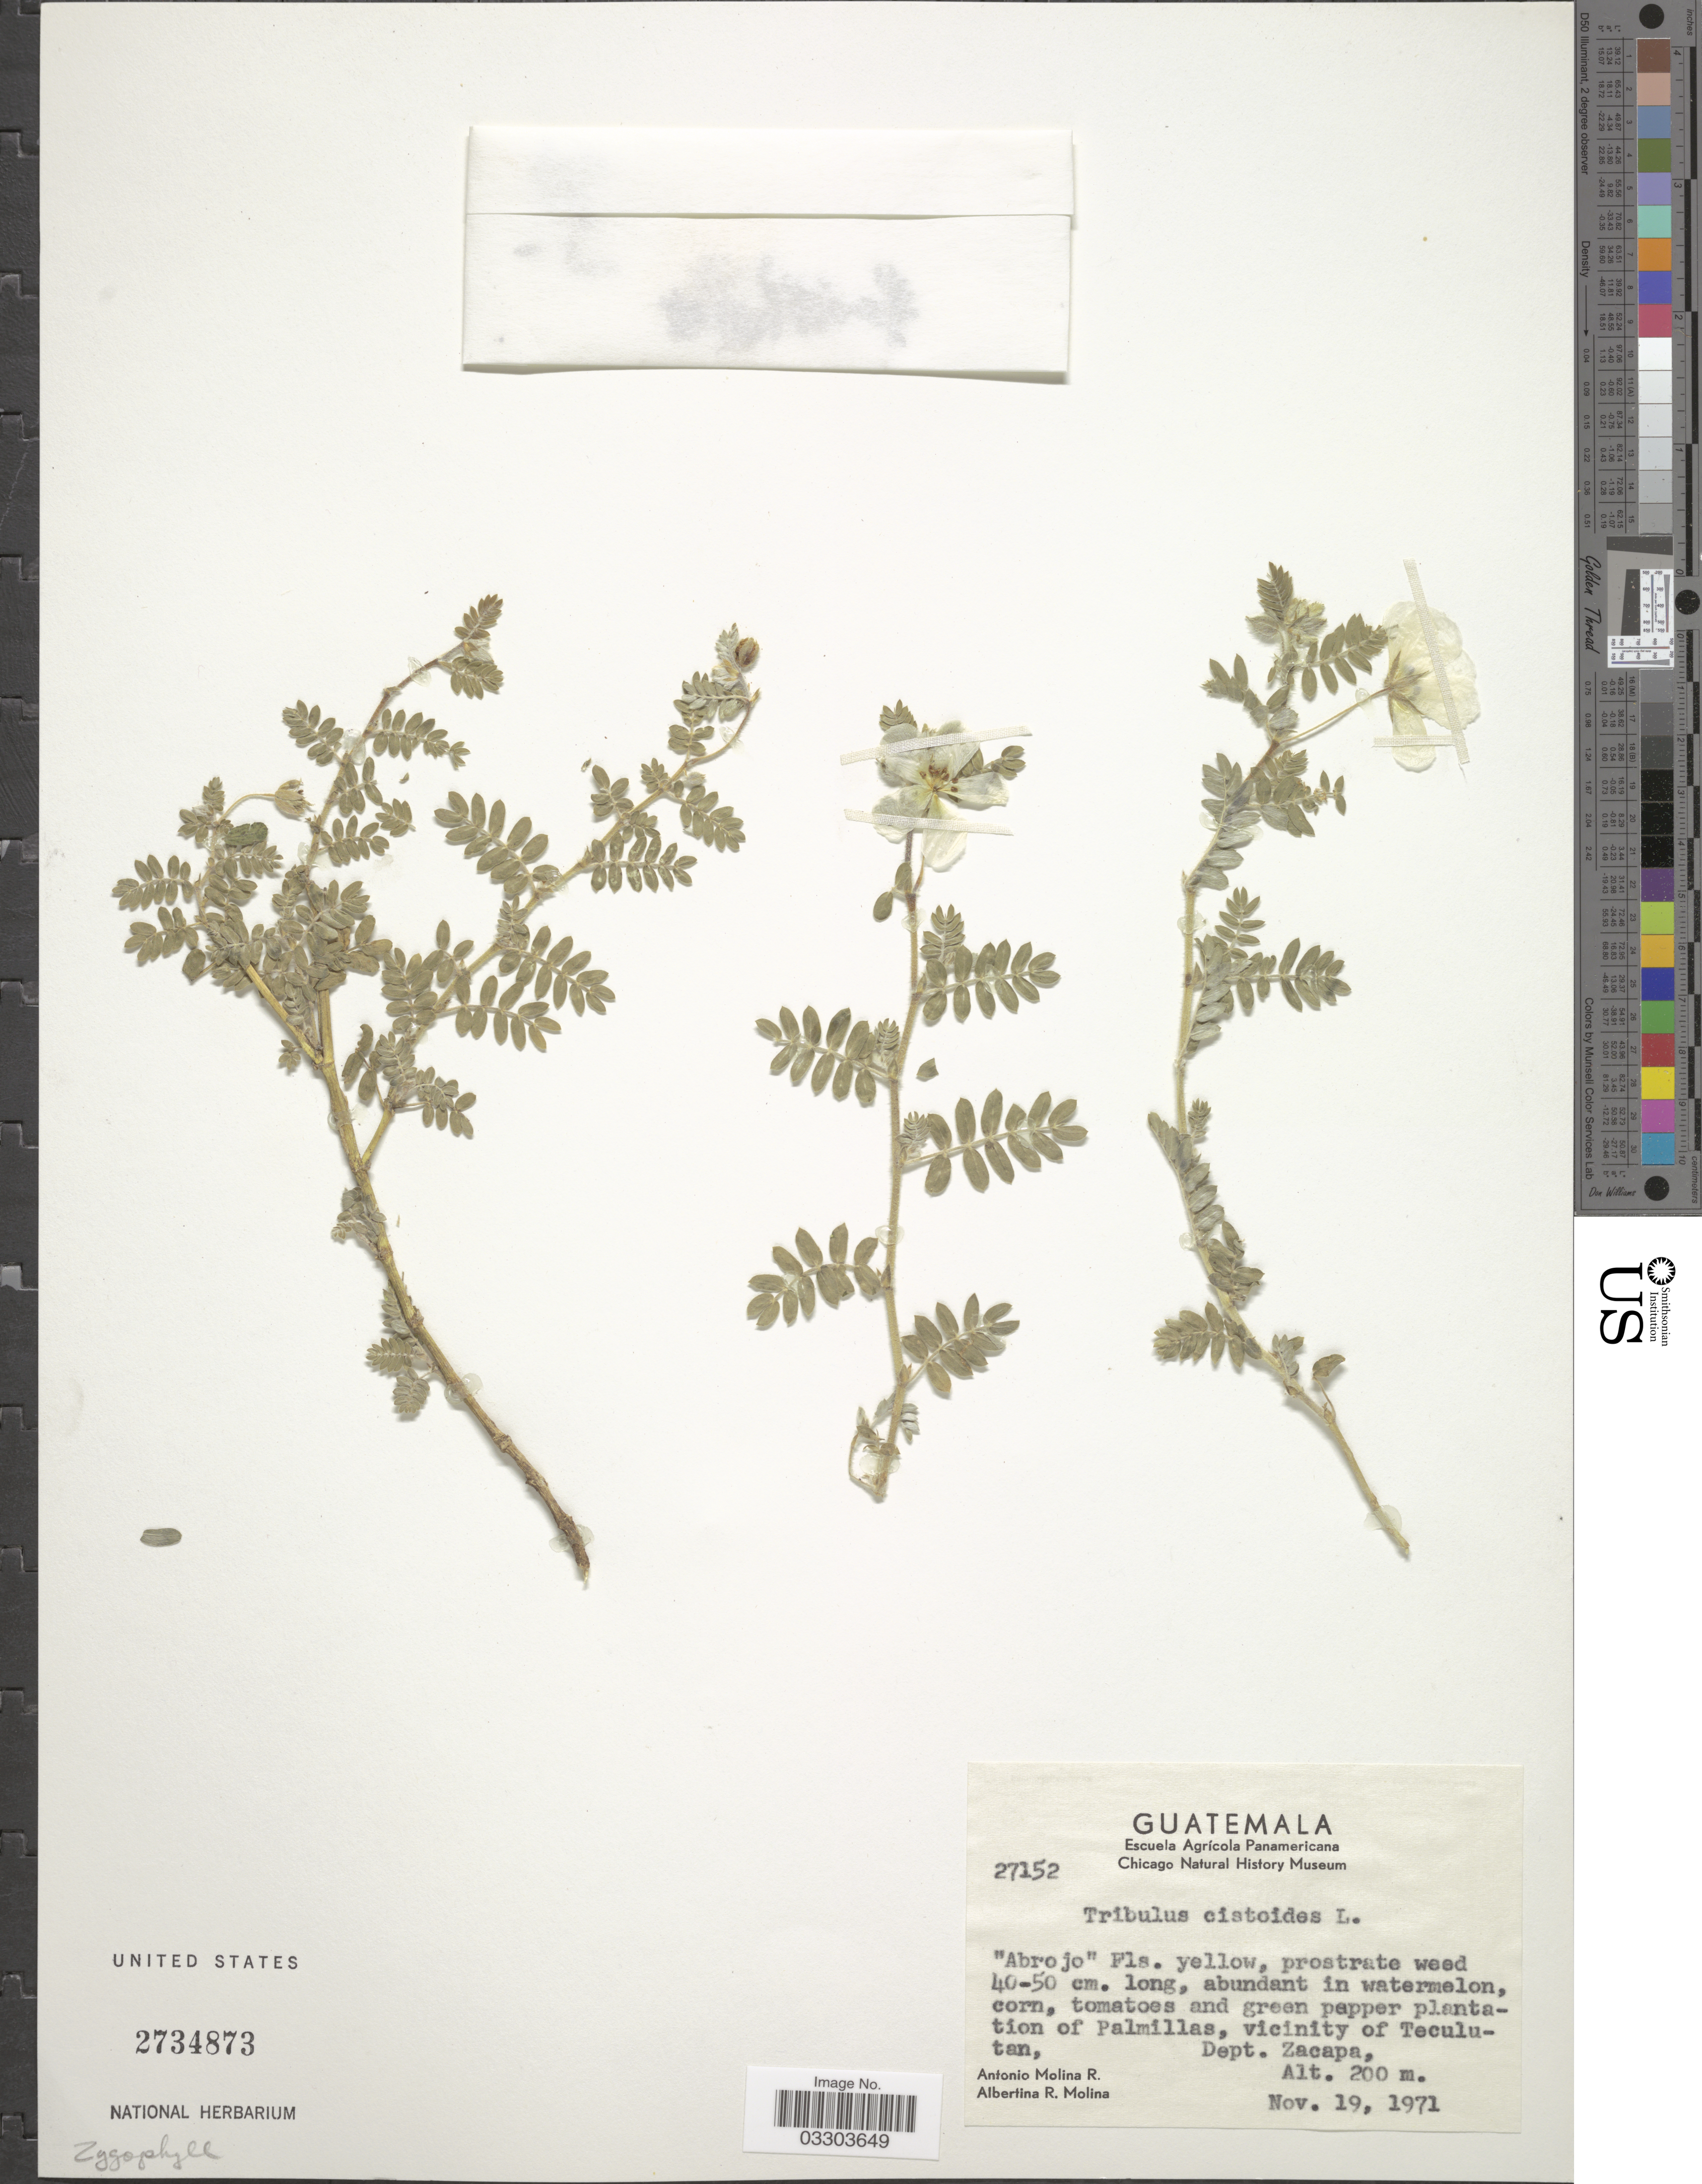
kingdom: Plantae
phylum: Tracheophyta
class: Magnoliopsida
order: Zygophyllales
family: Zygophyllaceae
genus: Tribulus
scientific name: Tribulus cistoides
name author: L.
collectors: A. Molina R. & A. R. Molina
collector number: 27152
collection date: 1971-11-19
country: Guatemala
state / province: Zacapa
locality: Plantation of Palmillas, vicinity of Teculutan, Dept. Zacapa.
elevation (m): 200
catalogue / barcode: US 2734873